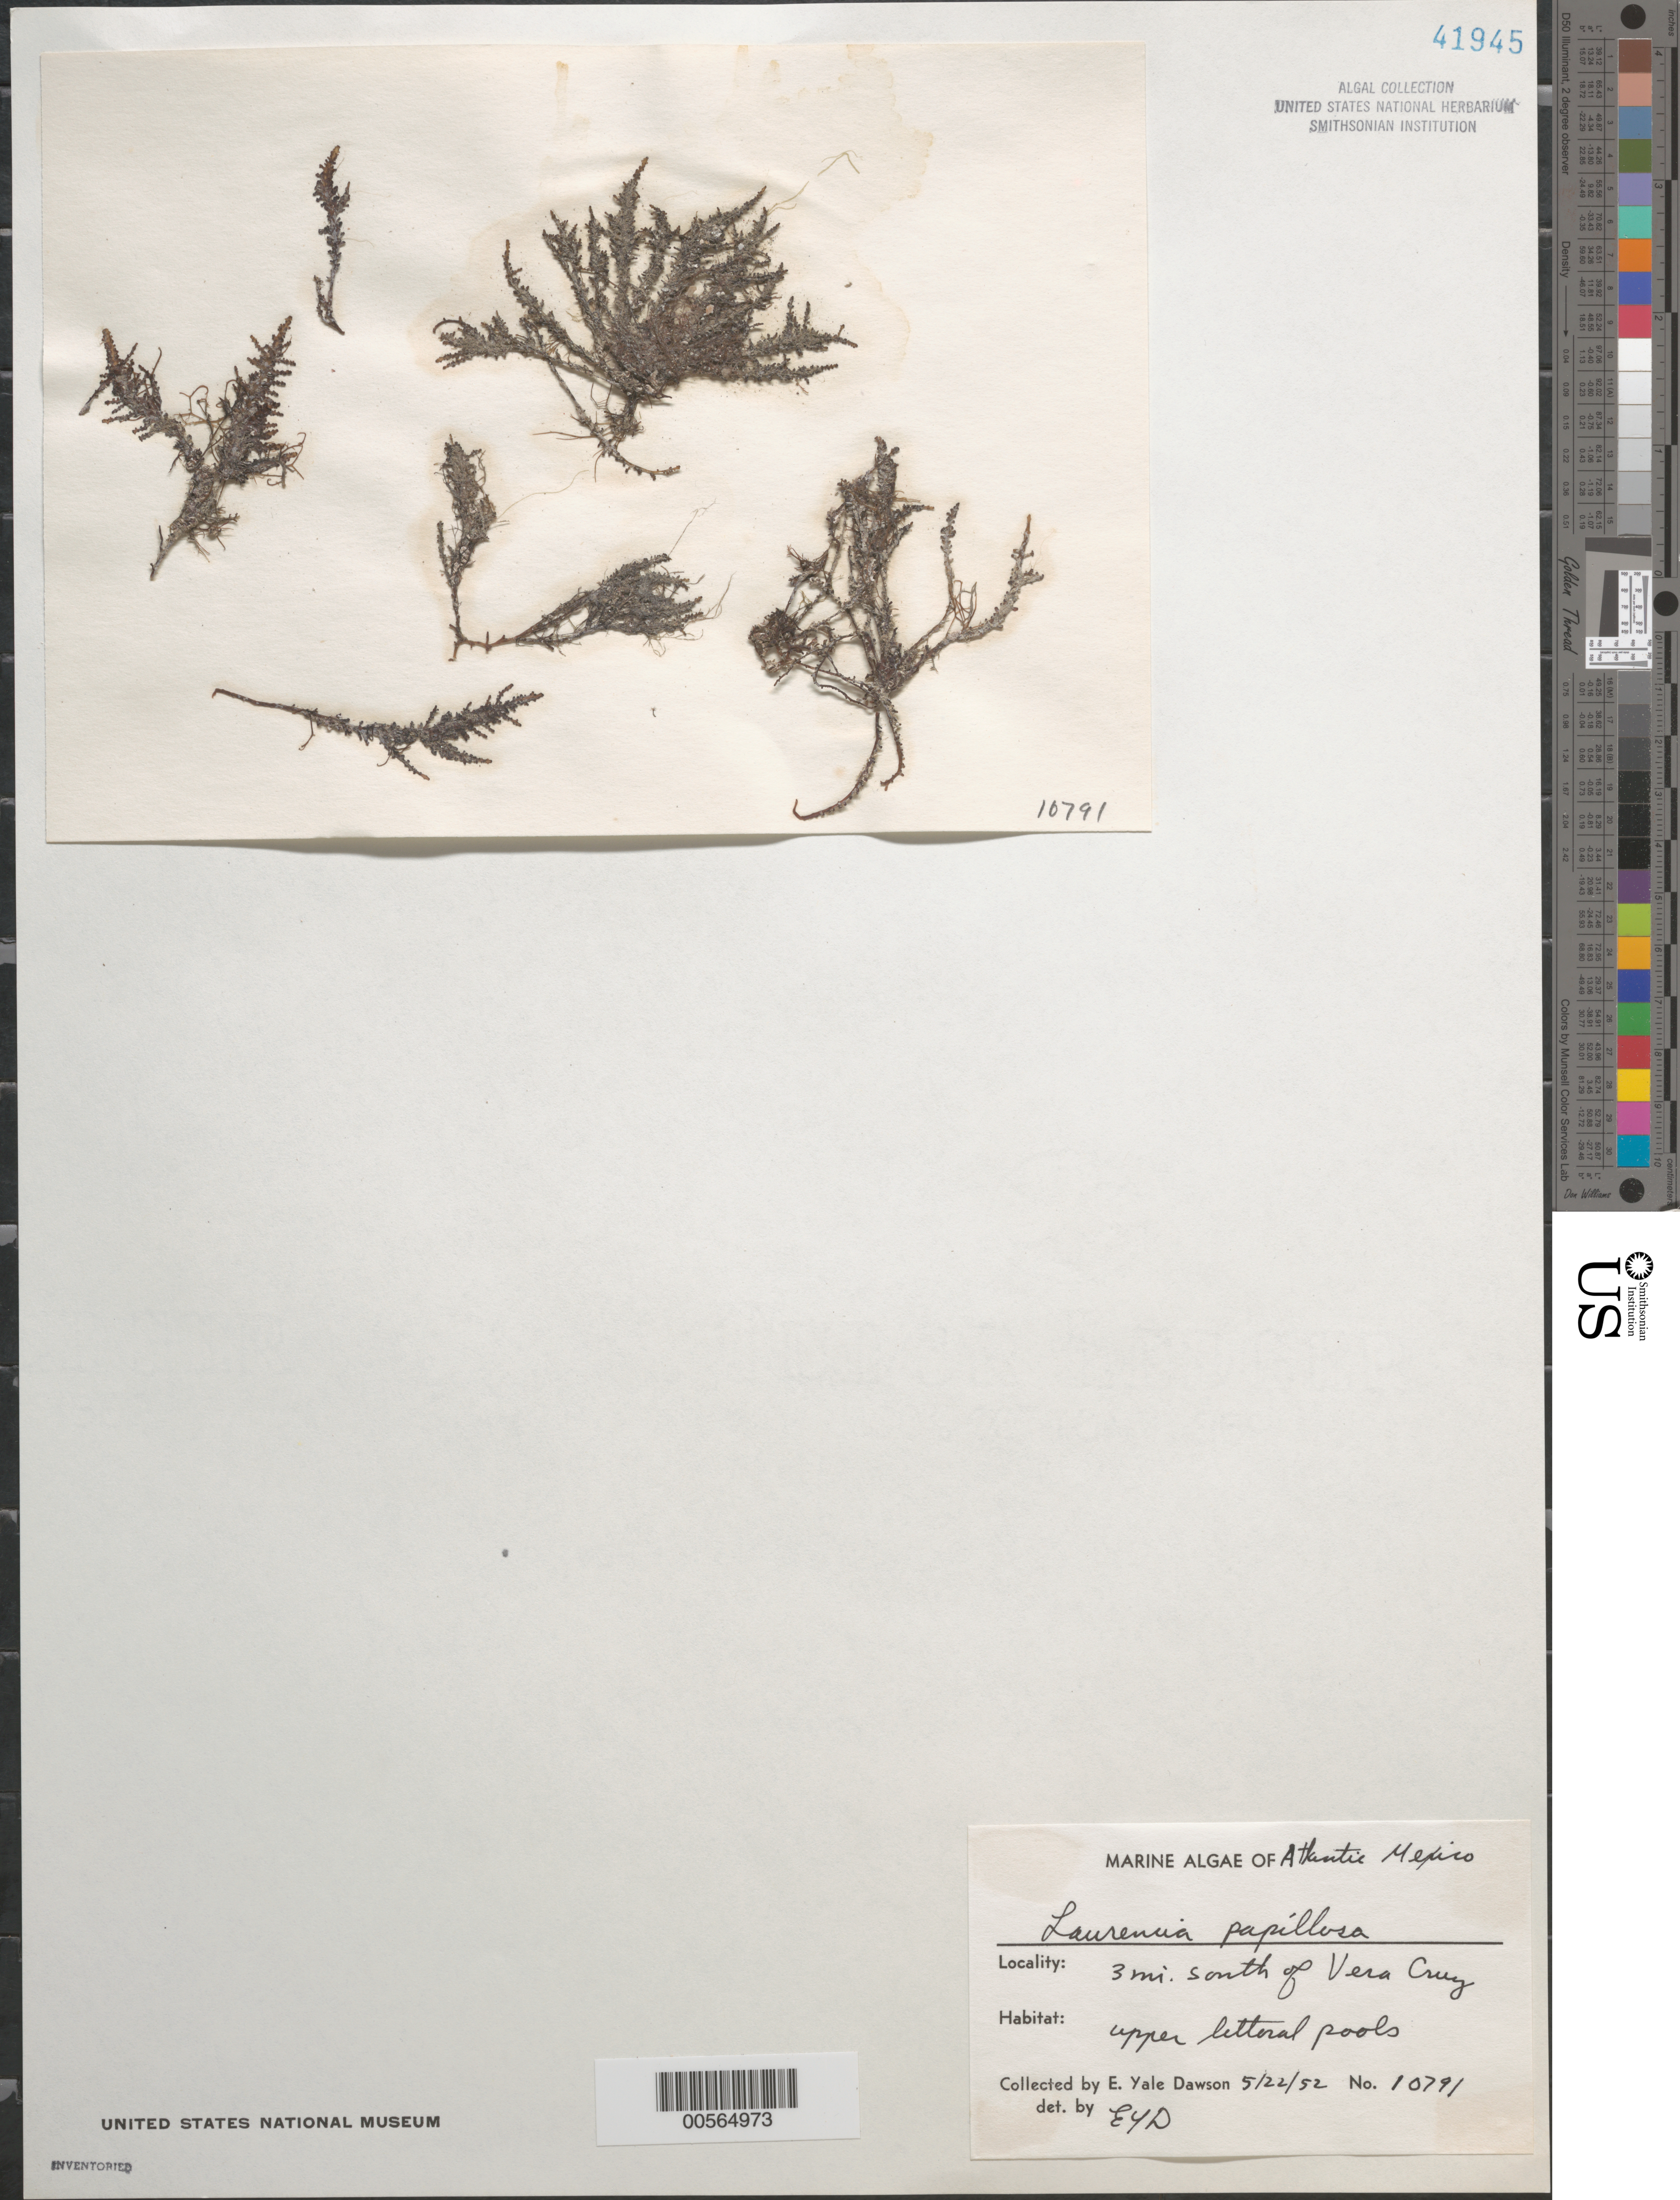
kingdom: Plantae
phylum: Rhodophyta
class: Florideophyceae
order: Ceramiales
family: Rhodomelaceae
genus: Palisada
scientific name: Palisada perforata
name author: (Bory) K.W. Nam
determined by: Algae name updating Project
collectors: E. Y. Dawson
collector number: EYD 10791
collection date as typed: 22 May 1952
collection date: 1952-05-22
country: Mexico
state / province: Veracruz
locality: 3 miles south of Vera Cruz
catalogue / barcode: US 41945